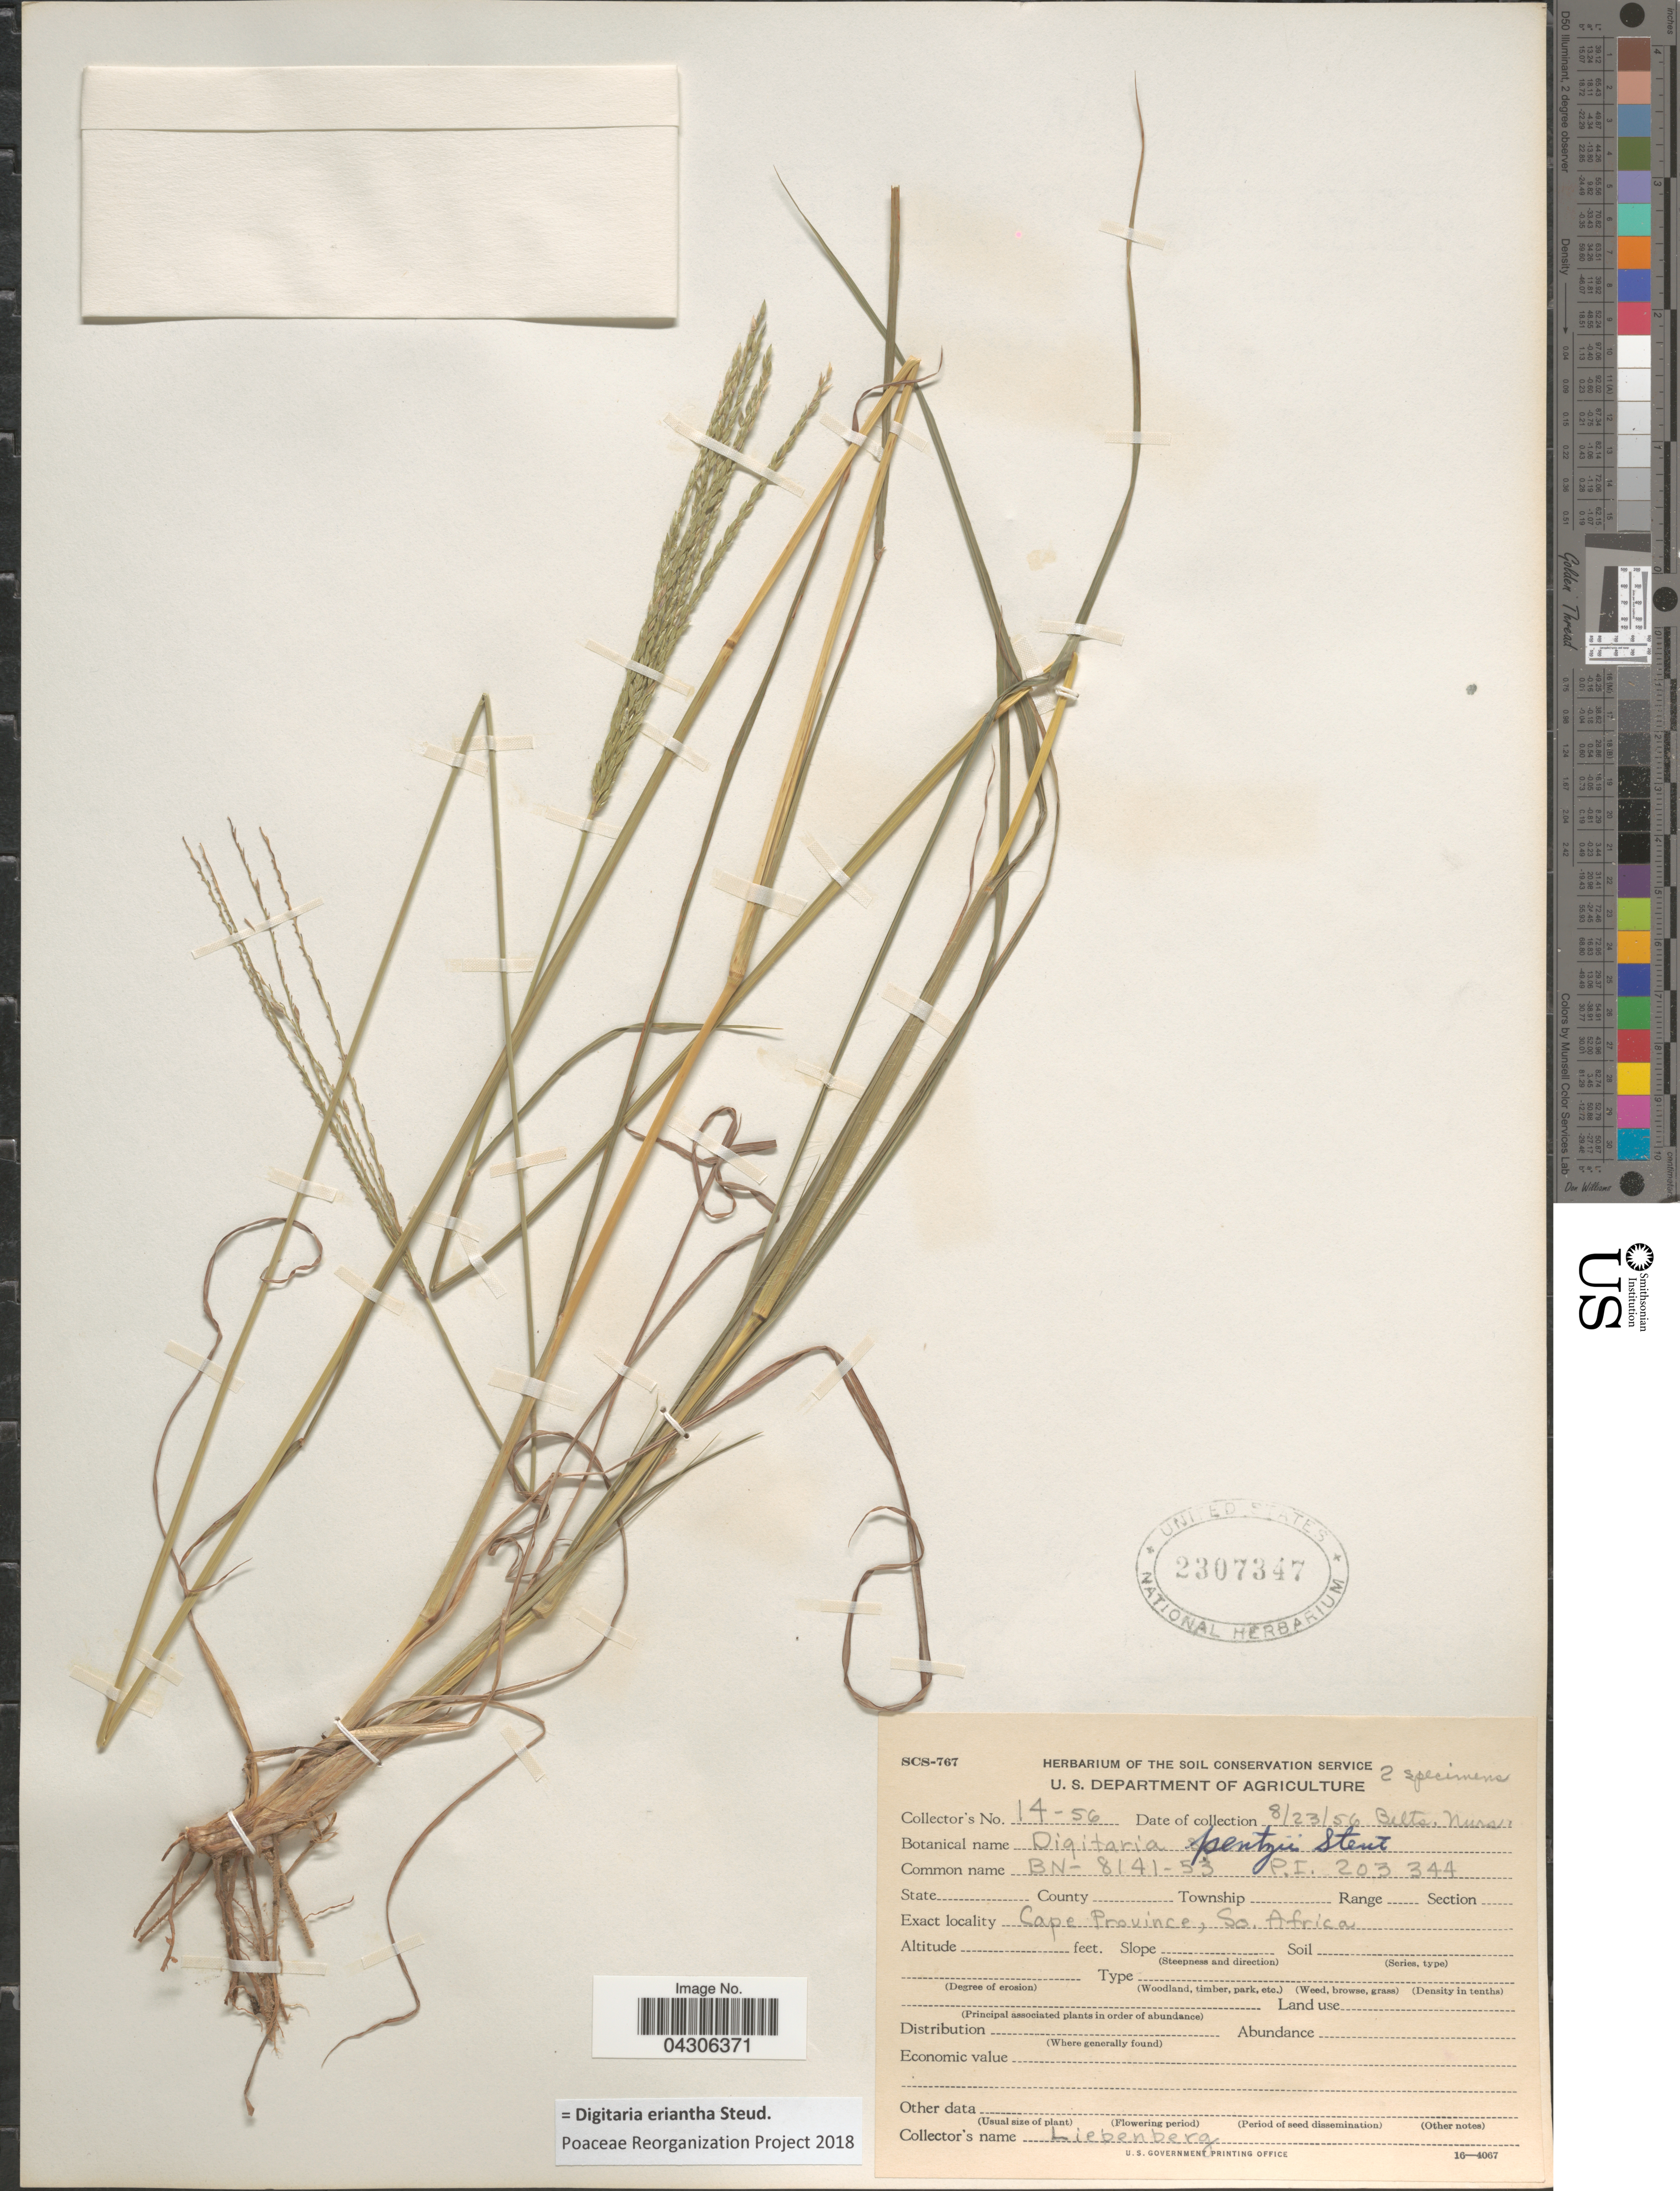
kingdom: Plantae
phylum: Tracheophyta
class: Liliopsida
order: Poales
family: Poaceae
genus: Digitaria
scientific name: Digitaria eriantha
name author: Steud.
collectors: -. Liebenberg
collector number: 14-56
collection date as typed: Transcribed d/m/y: 23/8/56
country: United States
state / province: Maryland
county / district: Prince George's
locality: Belt. Nurs.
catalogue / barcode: US 2307347